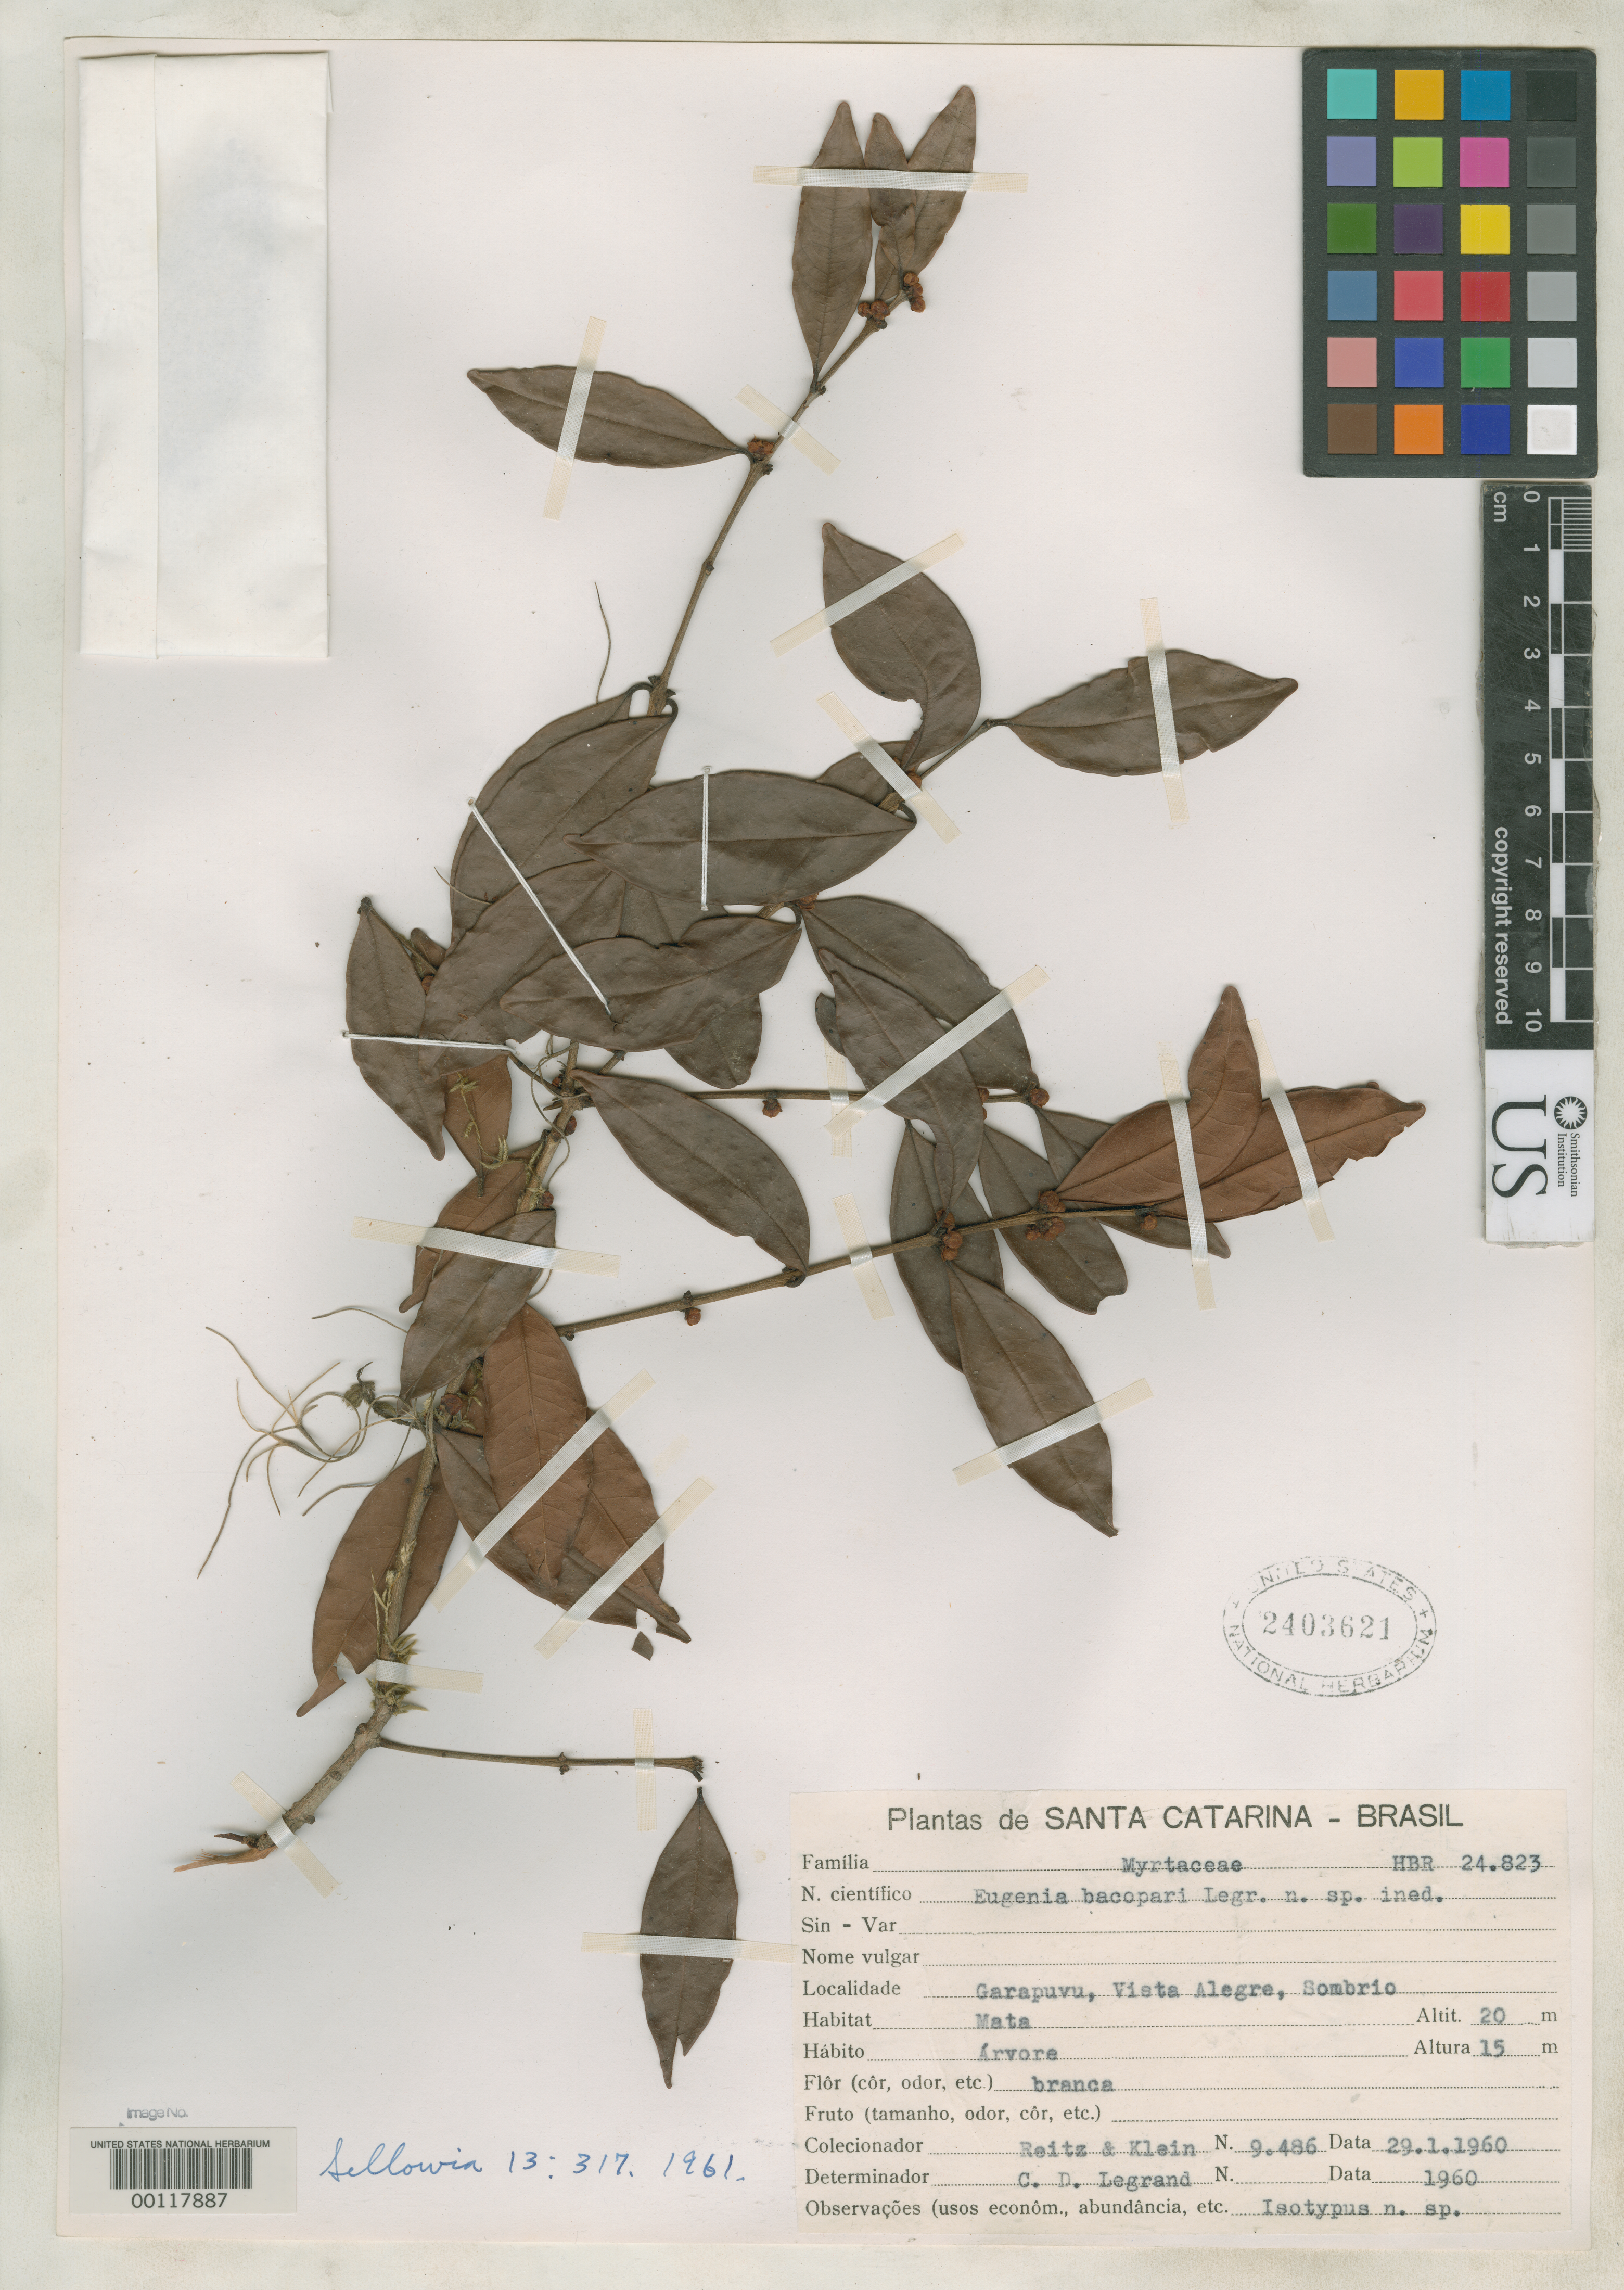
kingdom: Plantae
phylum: Tracheophyta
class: Magnoliopsida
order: Myrtales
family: Myrtaceae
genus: Eugenia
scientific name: Eugenia bacopari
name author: D. Legrand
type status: Type Collection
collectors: R. Reitz & R. M. Klein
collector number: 9486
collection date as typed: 29 Jan 1960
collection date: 1960-01-29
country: Brazil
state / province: Santa Catarina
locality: Carapuvu, Vista Alegre, Sombrio.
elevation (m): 20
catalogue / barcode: US 2403621